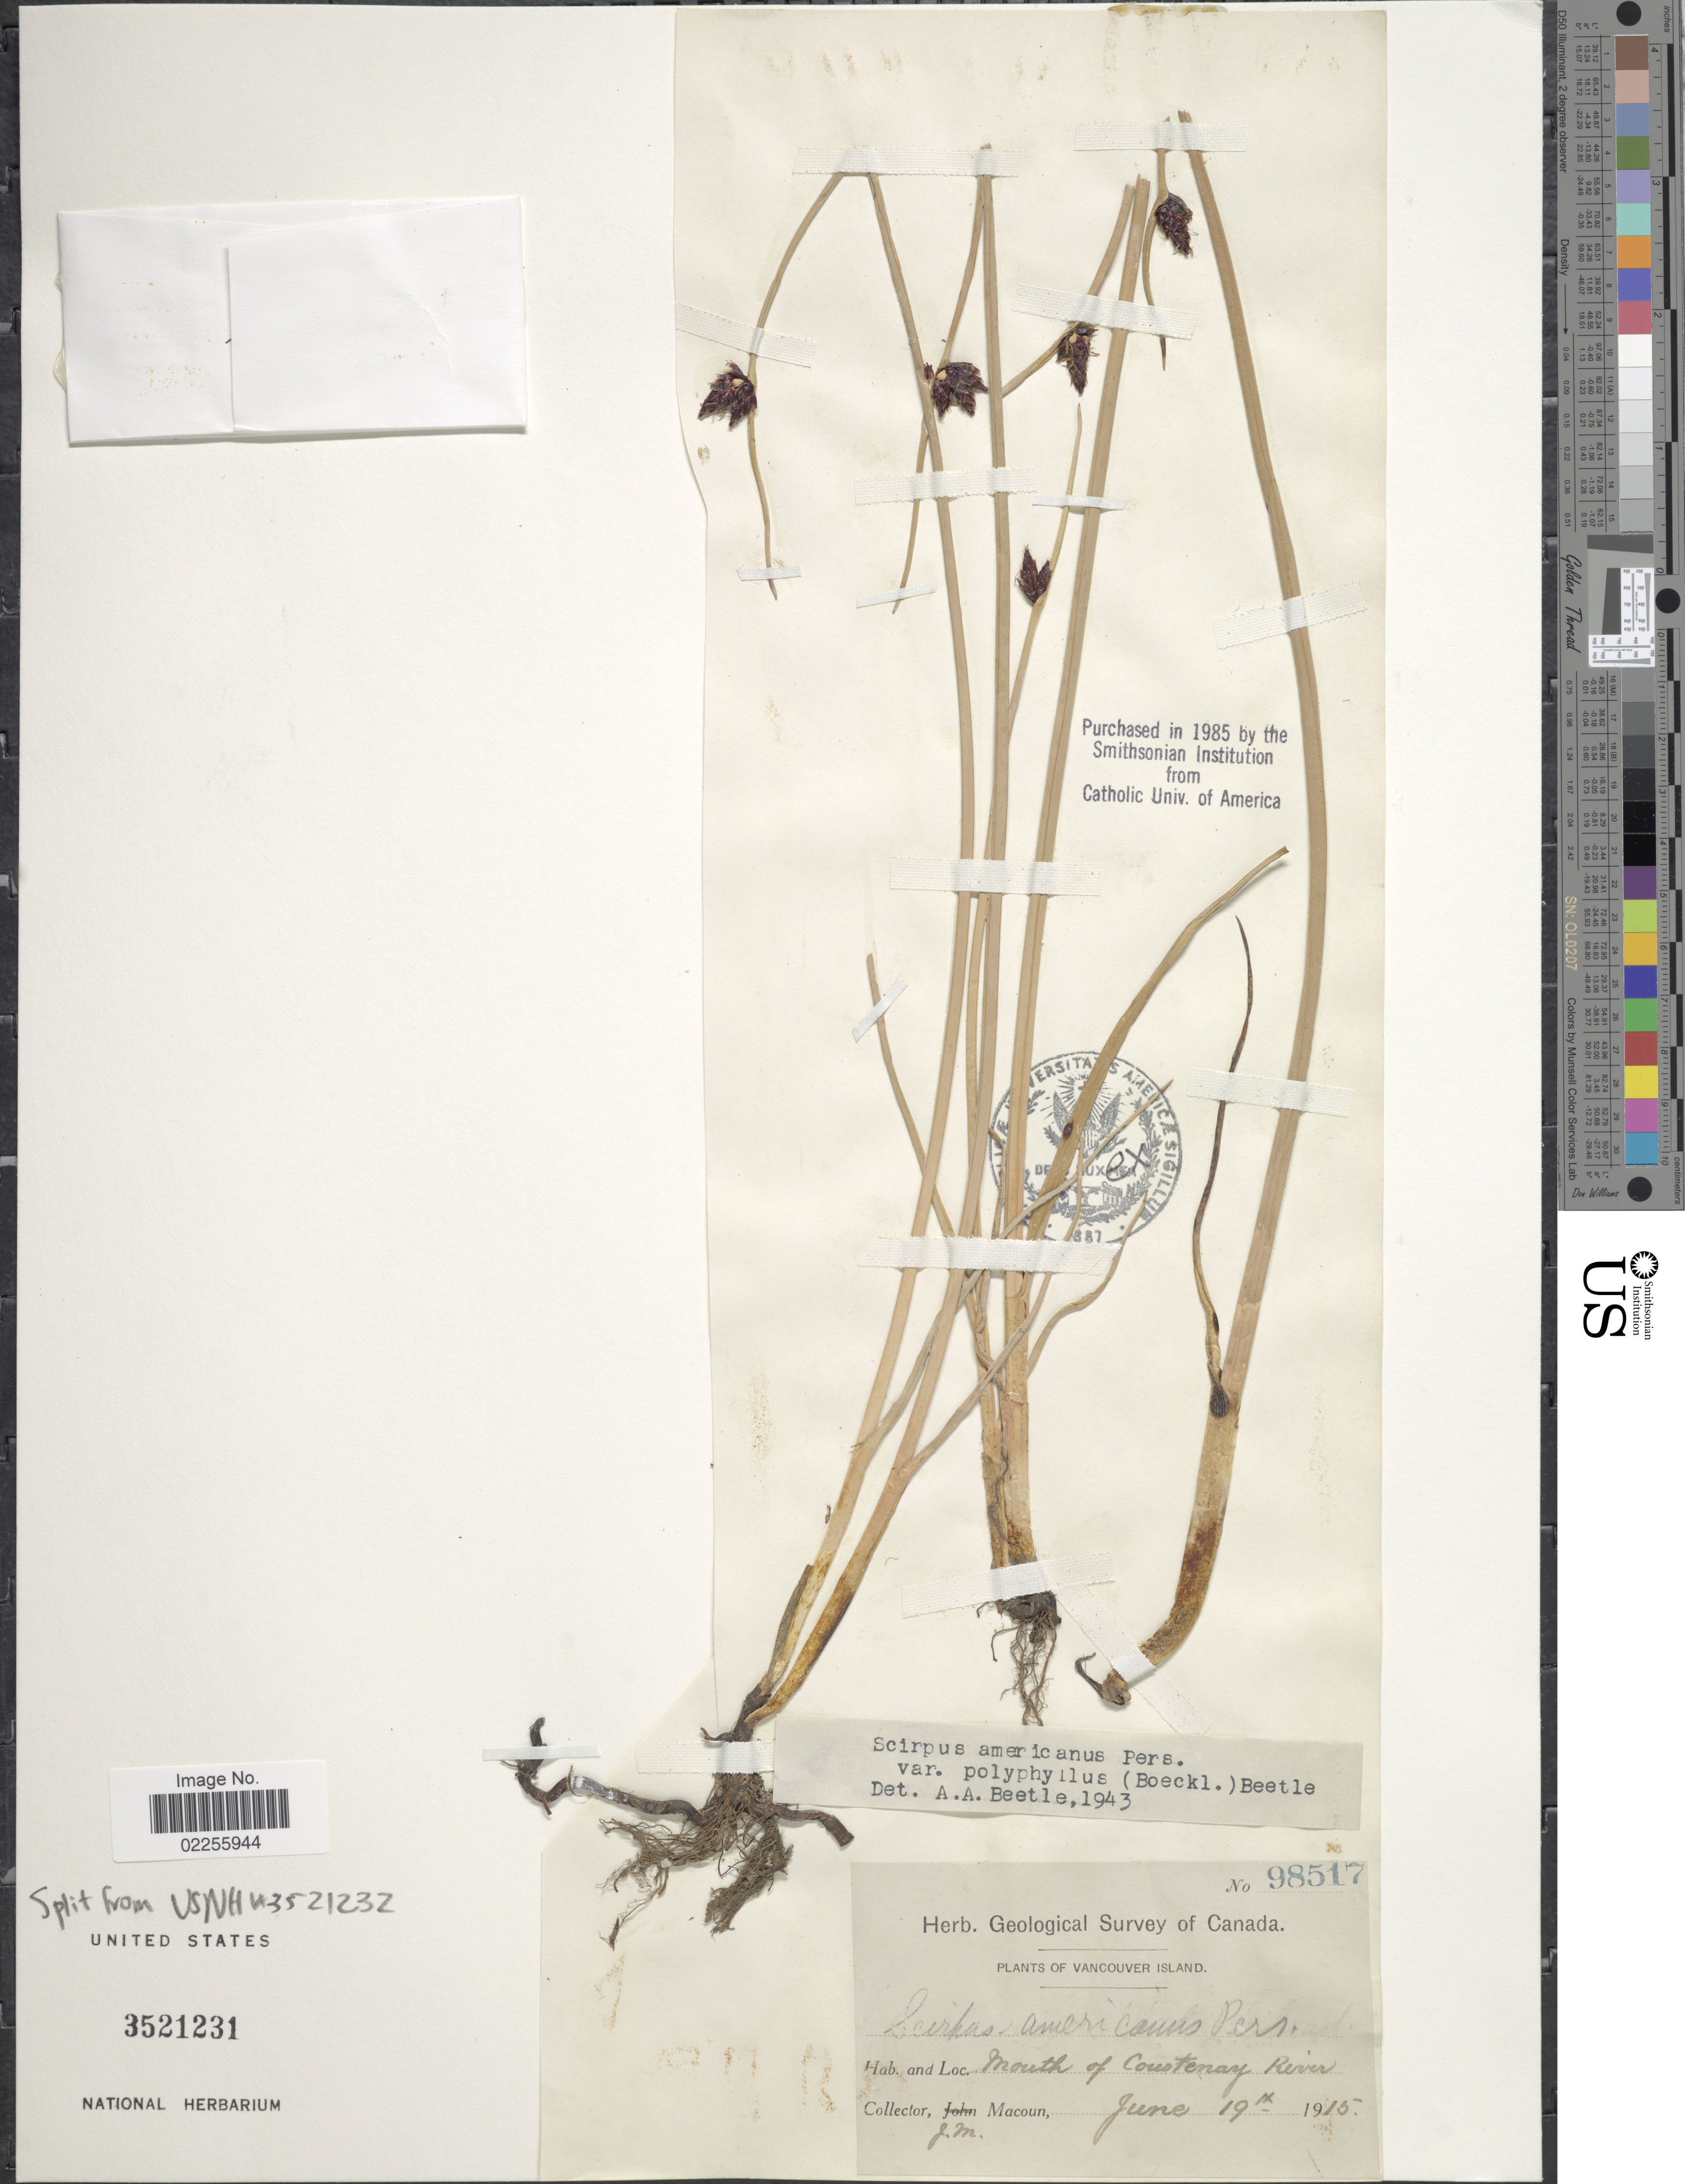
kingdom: Plantae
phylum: Tracheophyta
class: Liliopsida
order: Poales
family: Cyperaceae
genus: Schoenoplectus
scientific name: Schoenoplectus sp.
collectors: J. M. Macoun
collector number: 98517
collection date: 1915-06-19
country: Canada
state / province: British Columbia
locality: Vancouver Island, mouth of Courtenay River.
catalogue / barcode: US 3521231